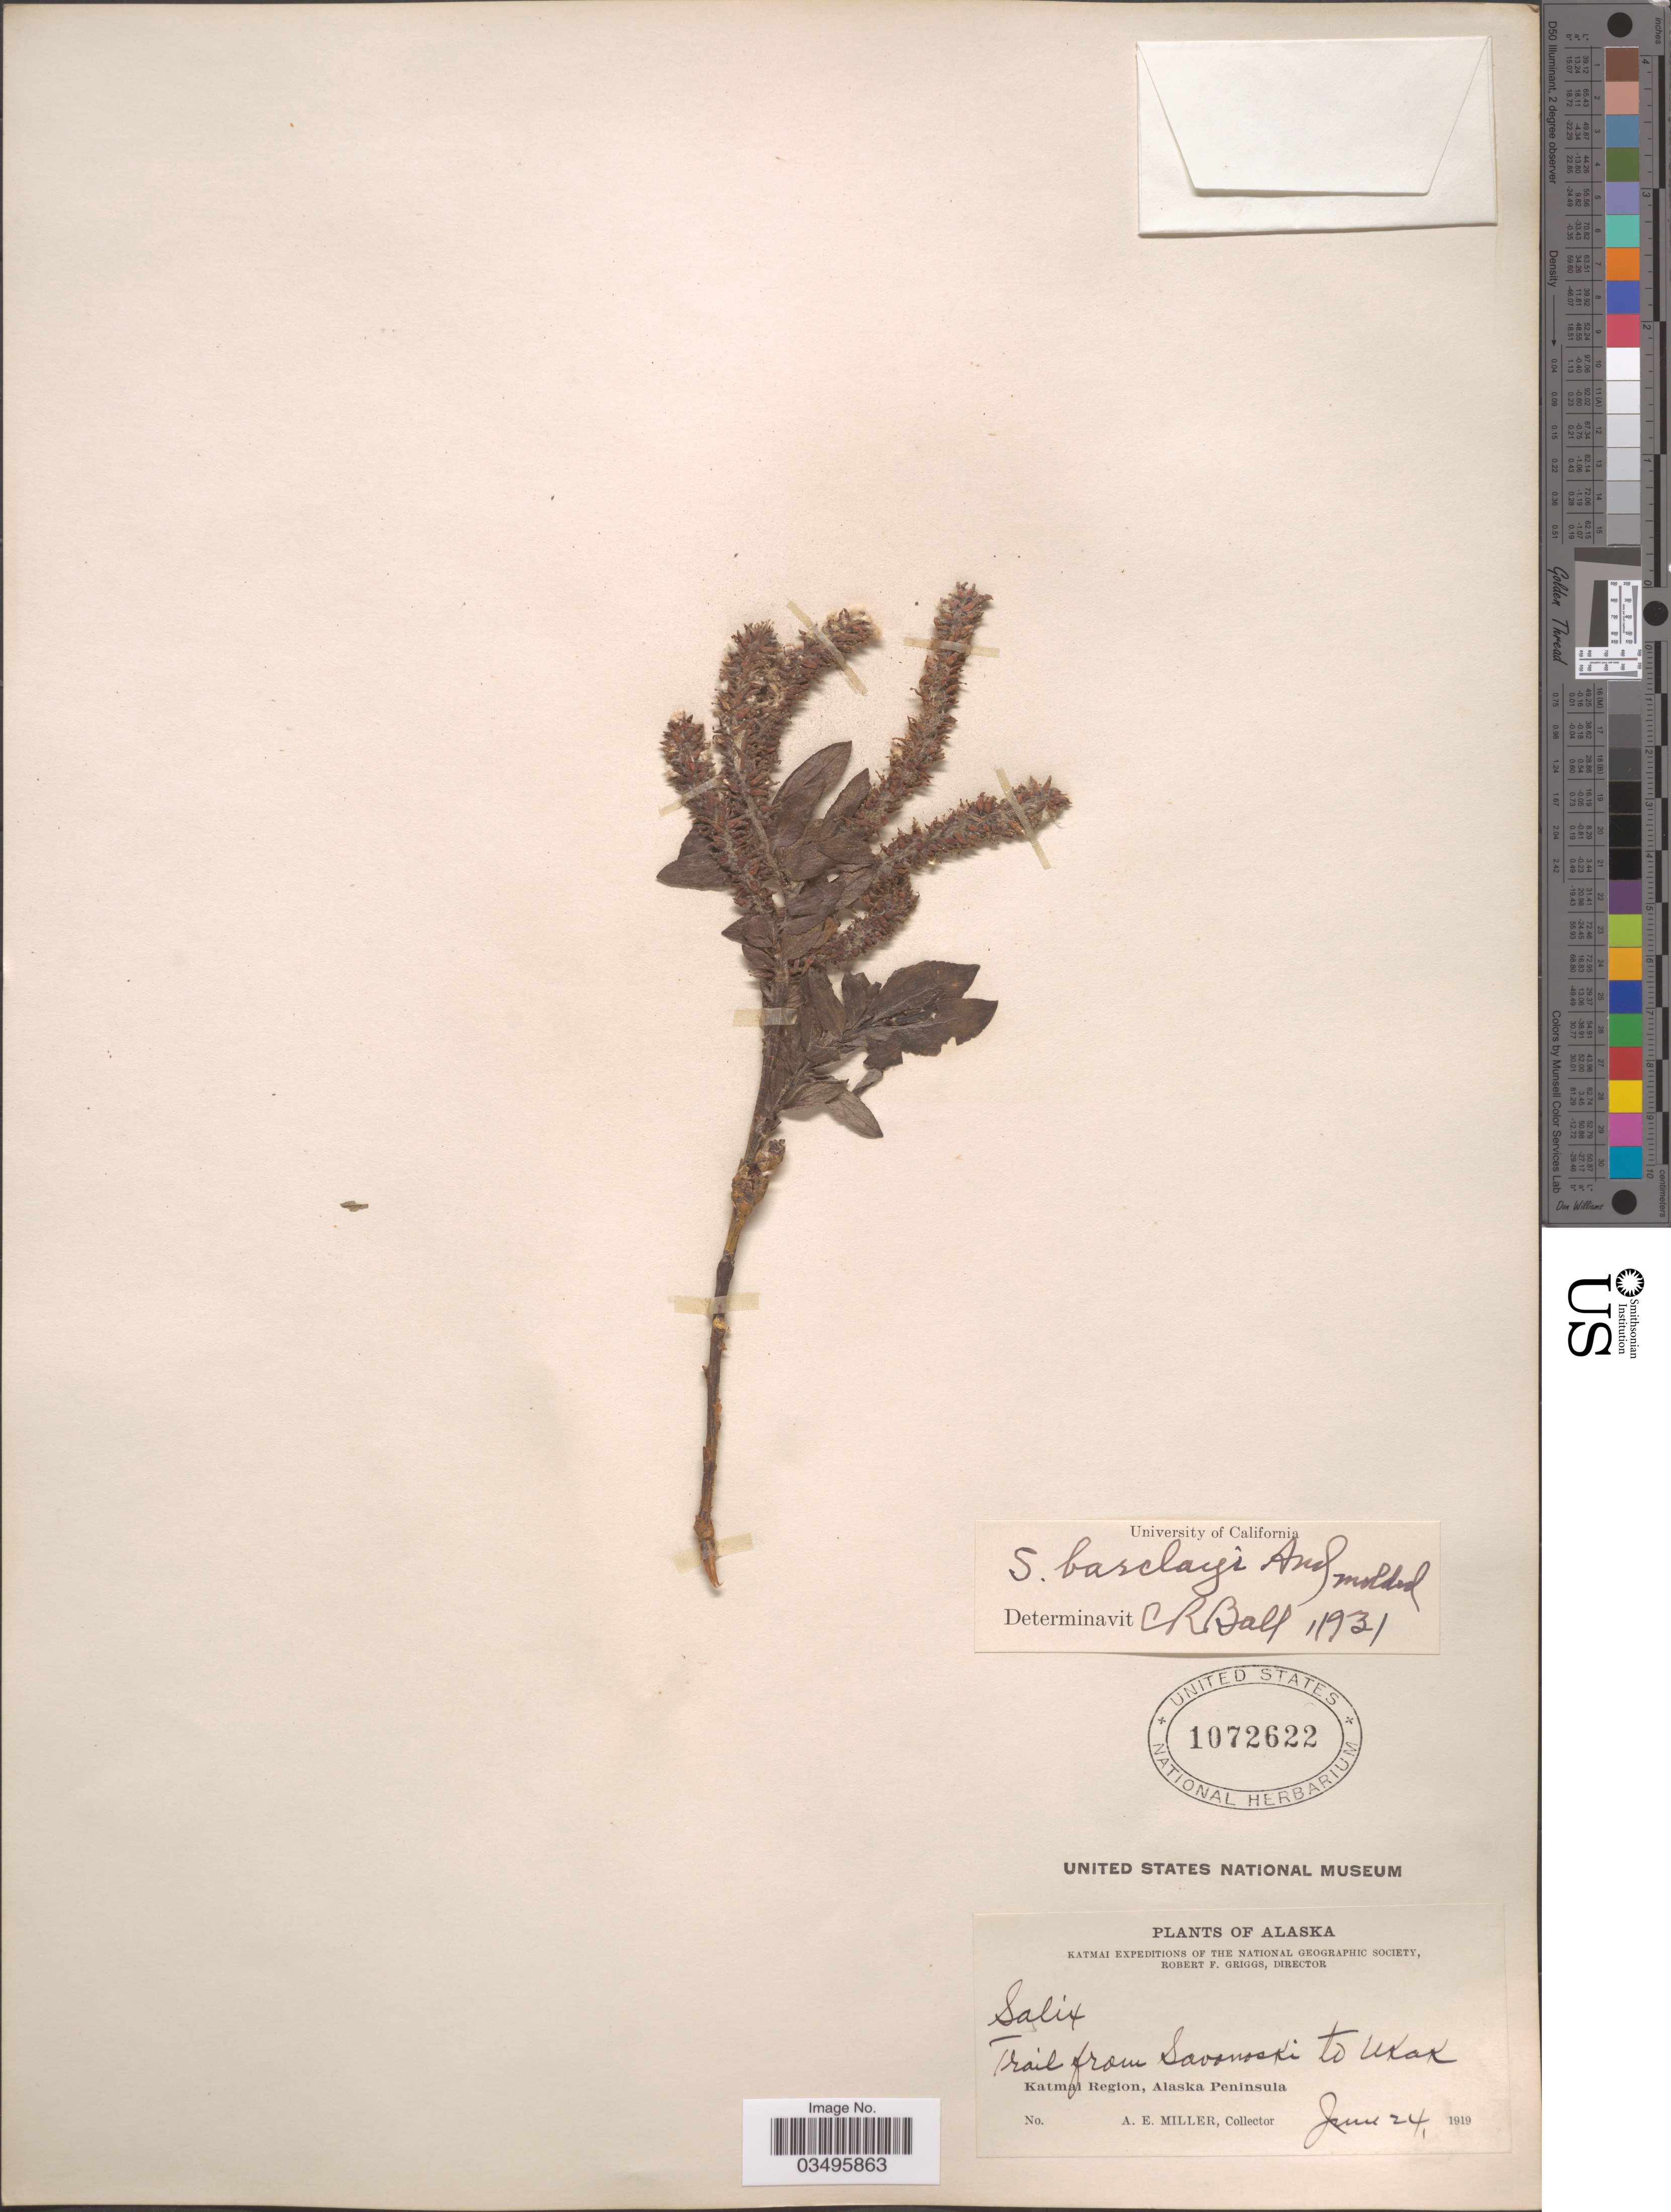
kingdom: Plantae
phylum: Tracheophyta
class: Magnoliopsida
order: Malpighiales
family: Salicaceae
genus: Salix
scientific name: Salix barclayi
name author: Andersson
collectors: A. E. Miller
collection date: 1919-06-24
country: United States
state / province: Alaska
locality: Trail from Savonoski to Ukak. Katmai Region, Alaska Peninsula.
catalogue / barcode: US 1072622